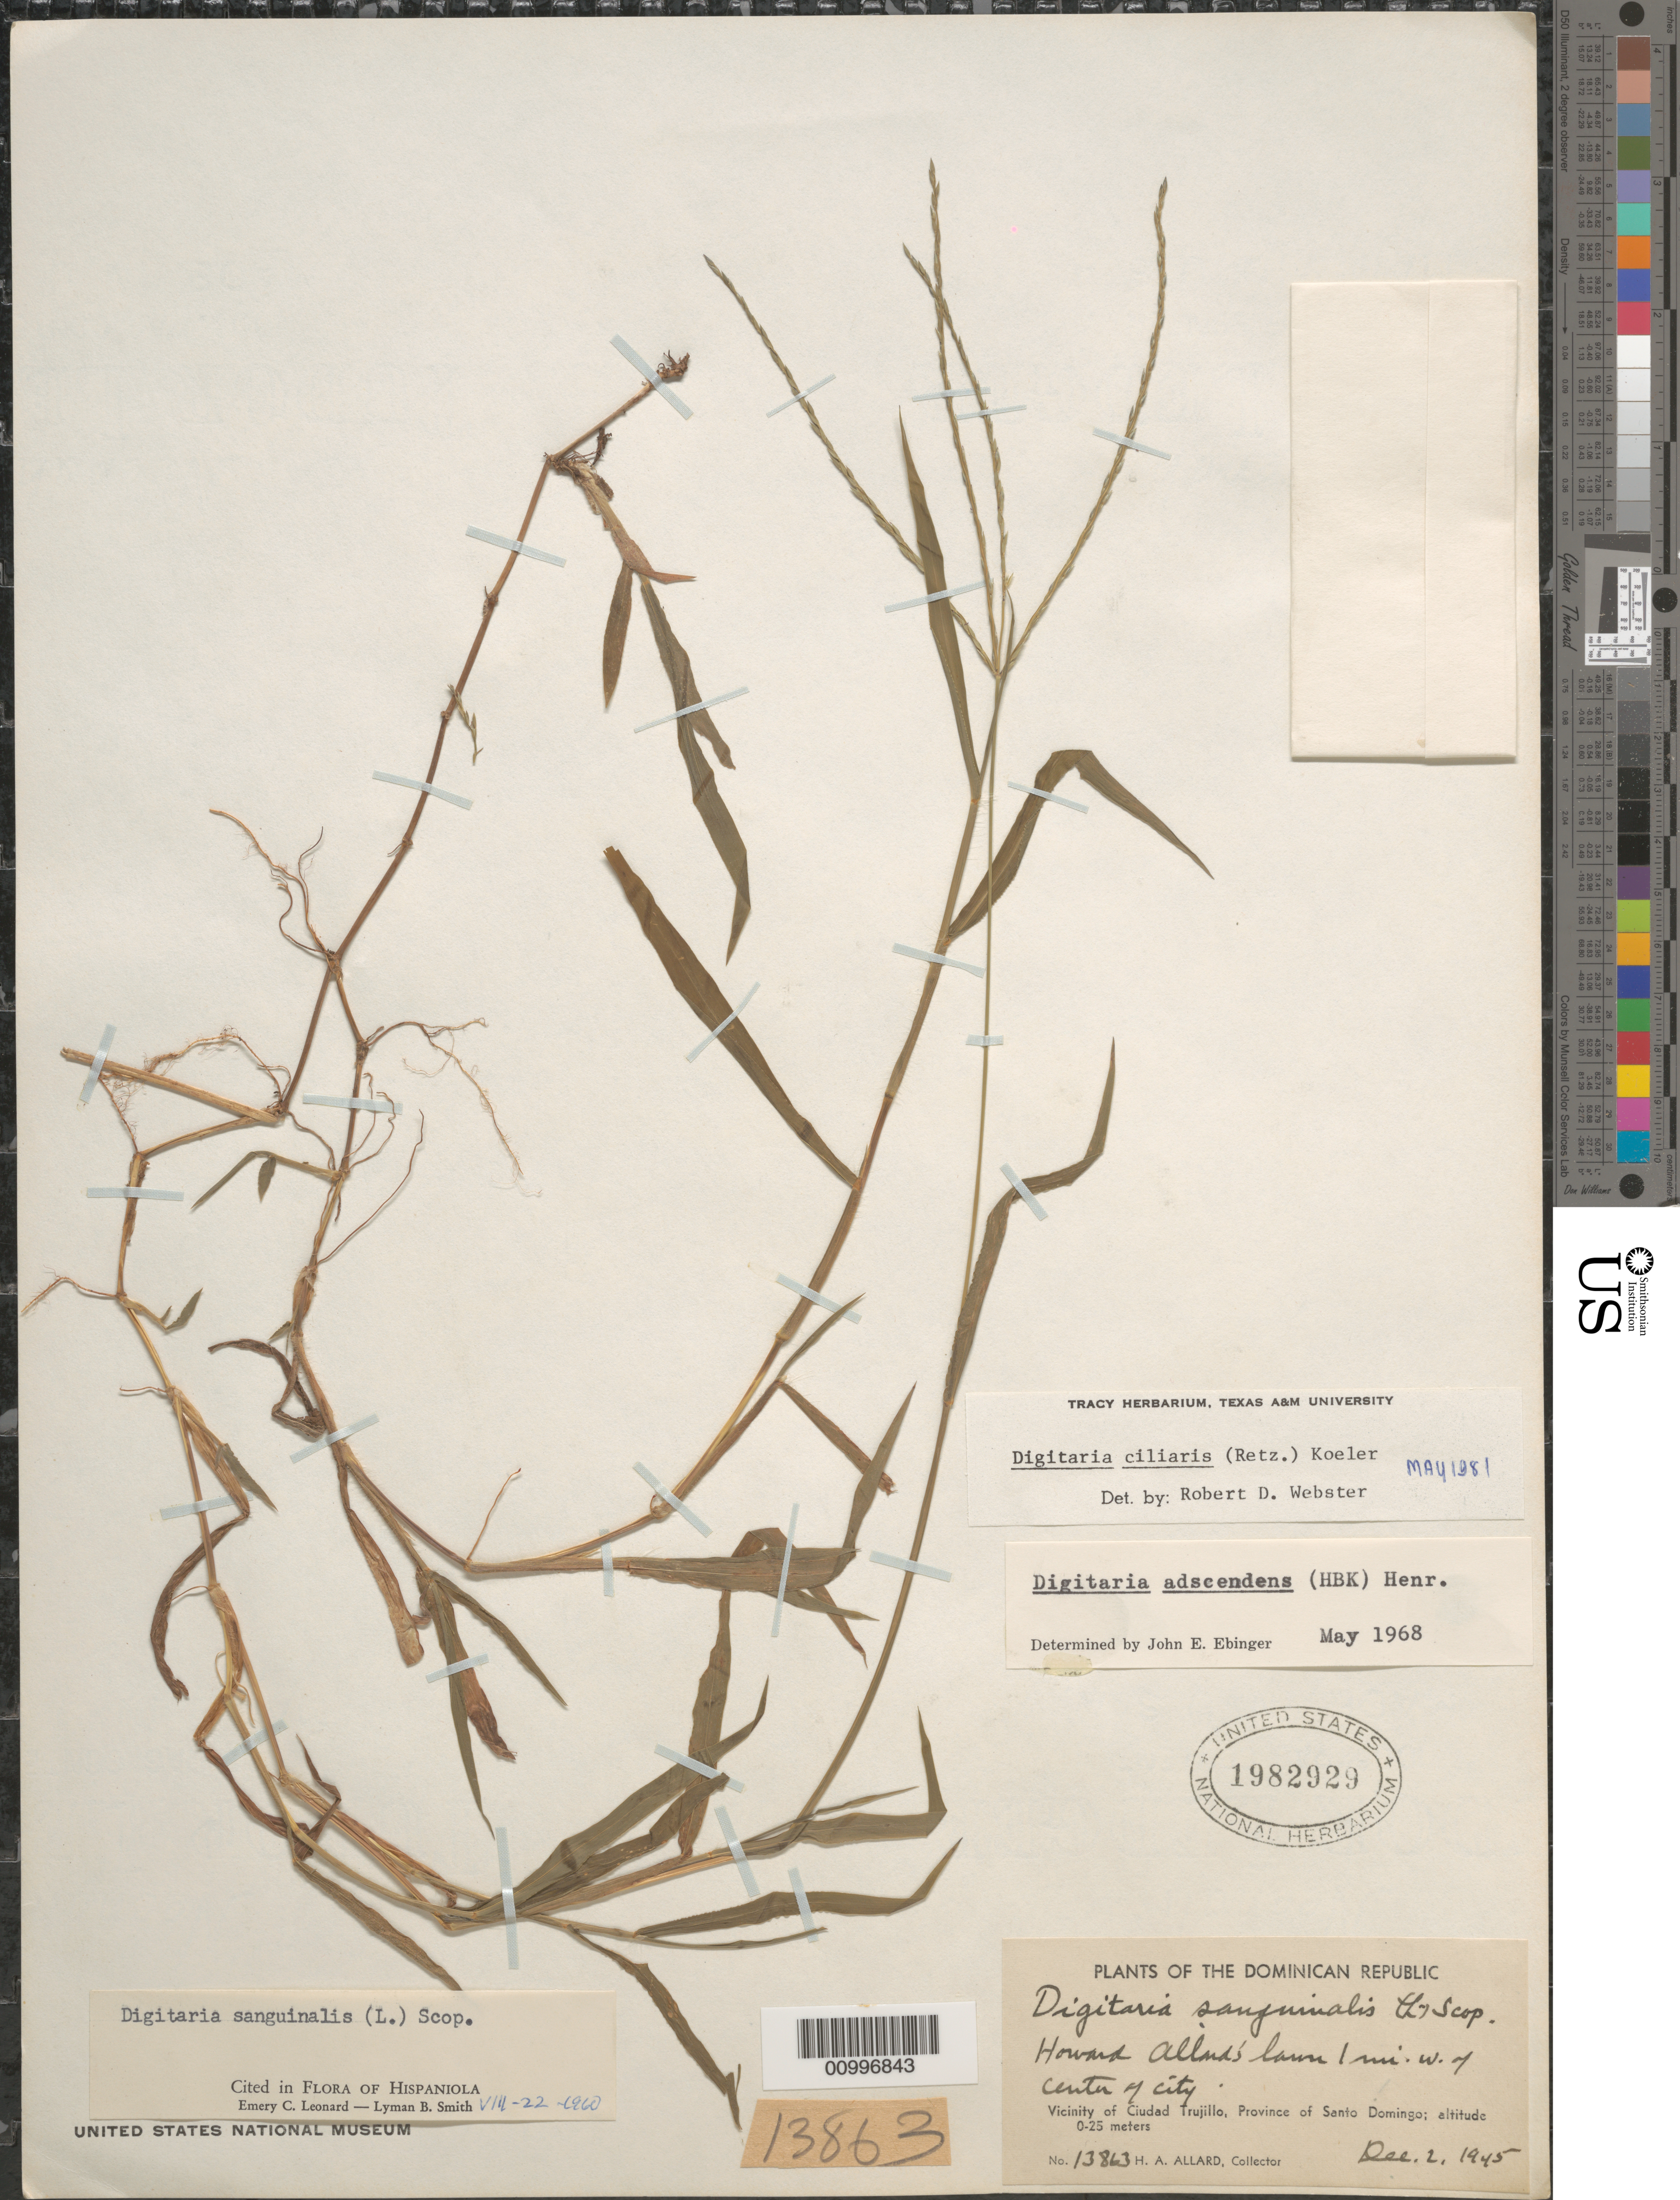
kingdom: Plantae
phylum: Tracheophyta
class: Liliopsida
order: Poales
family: Poaceae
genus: Digitaria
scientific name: Digitaria ciliaris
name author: (Retz.) Koeler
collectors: H. A. Allard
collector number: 13863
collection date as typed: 02 Dec 1945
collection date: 1945-12-02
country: Dominican Republic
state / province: Distrito Nacional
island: Hispaniola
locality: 1 mile west of the center of Santo Domingo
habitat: on lawn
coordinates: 0 N, 0 E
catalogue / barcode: US 1982929